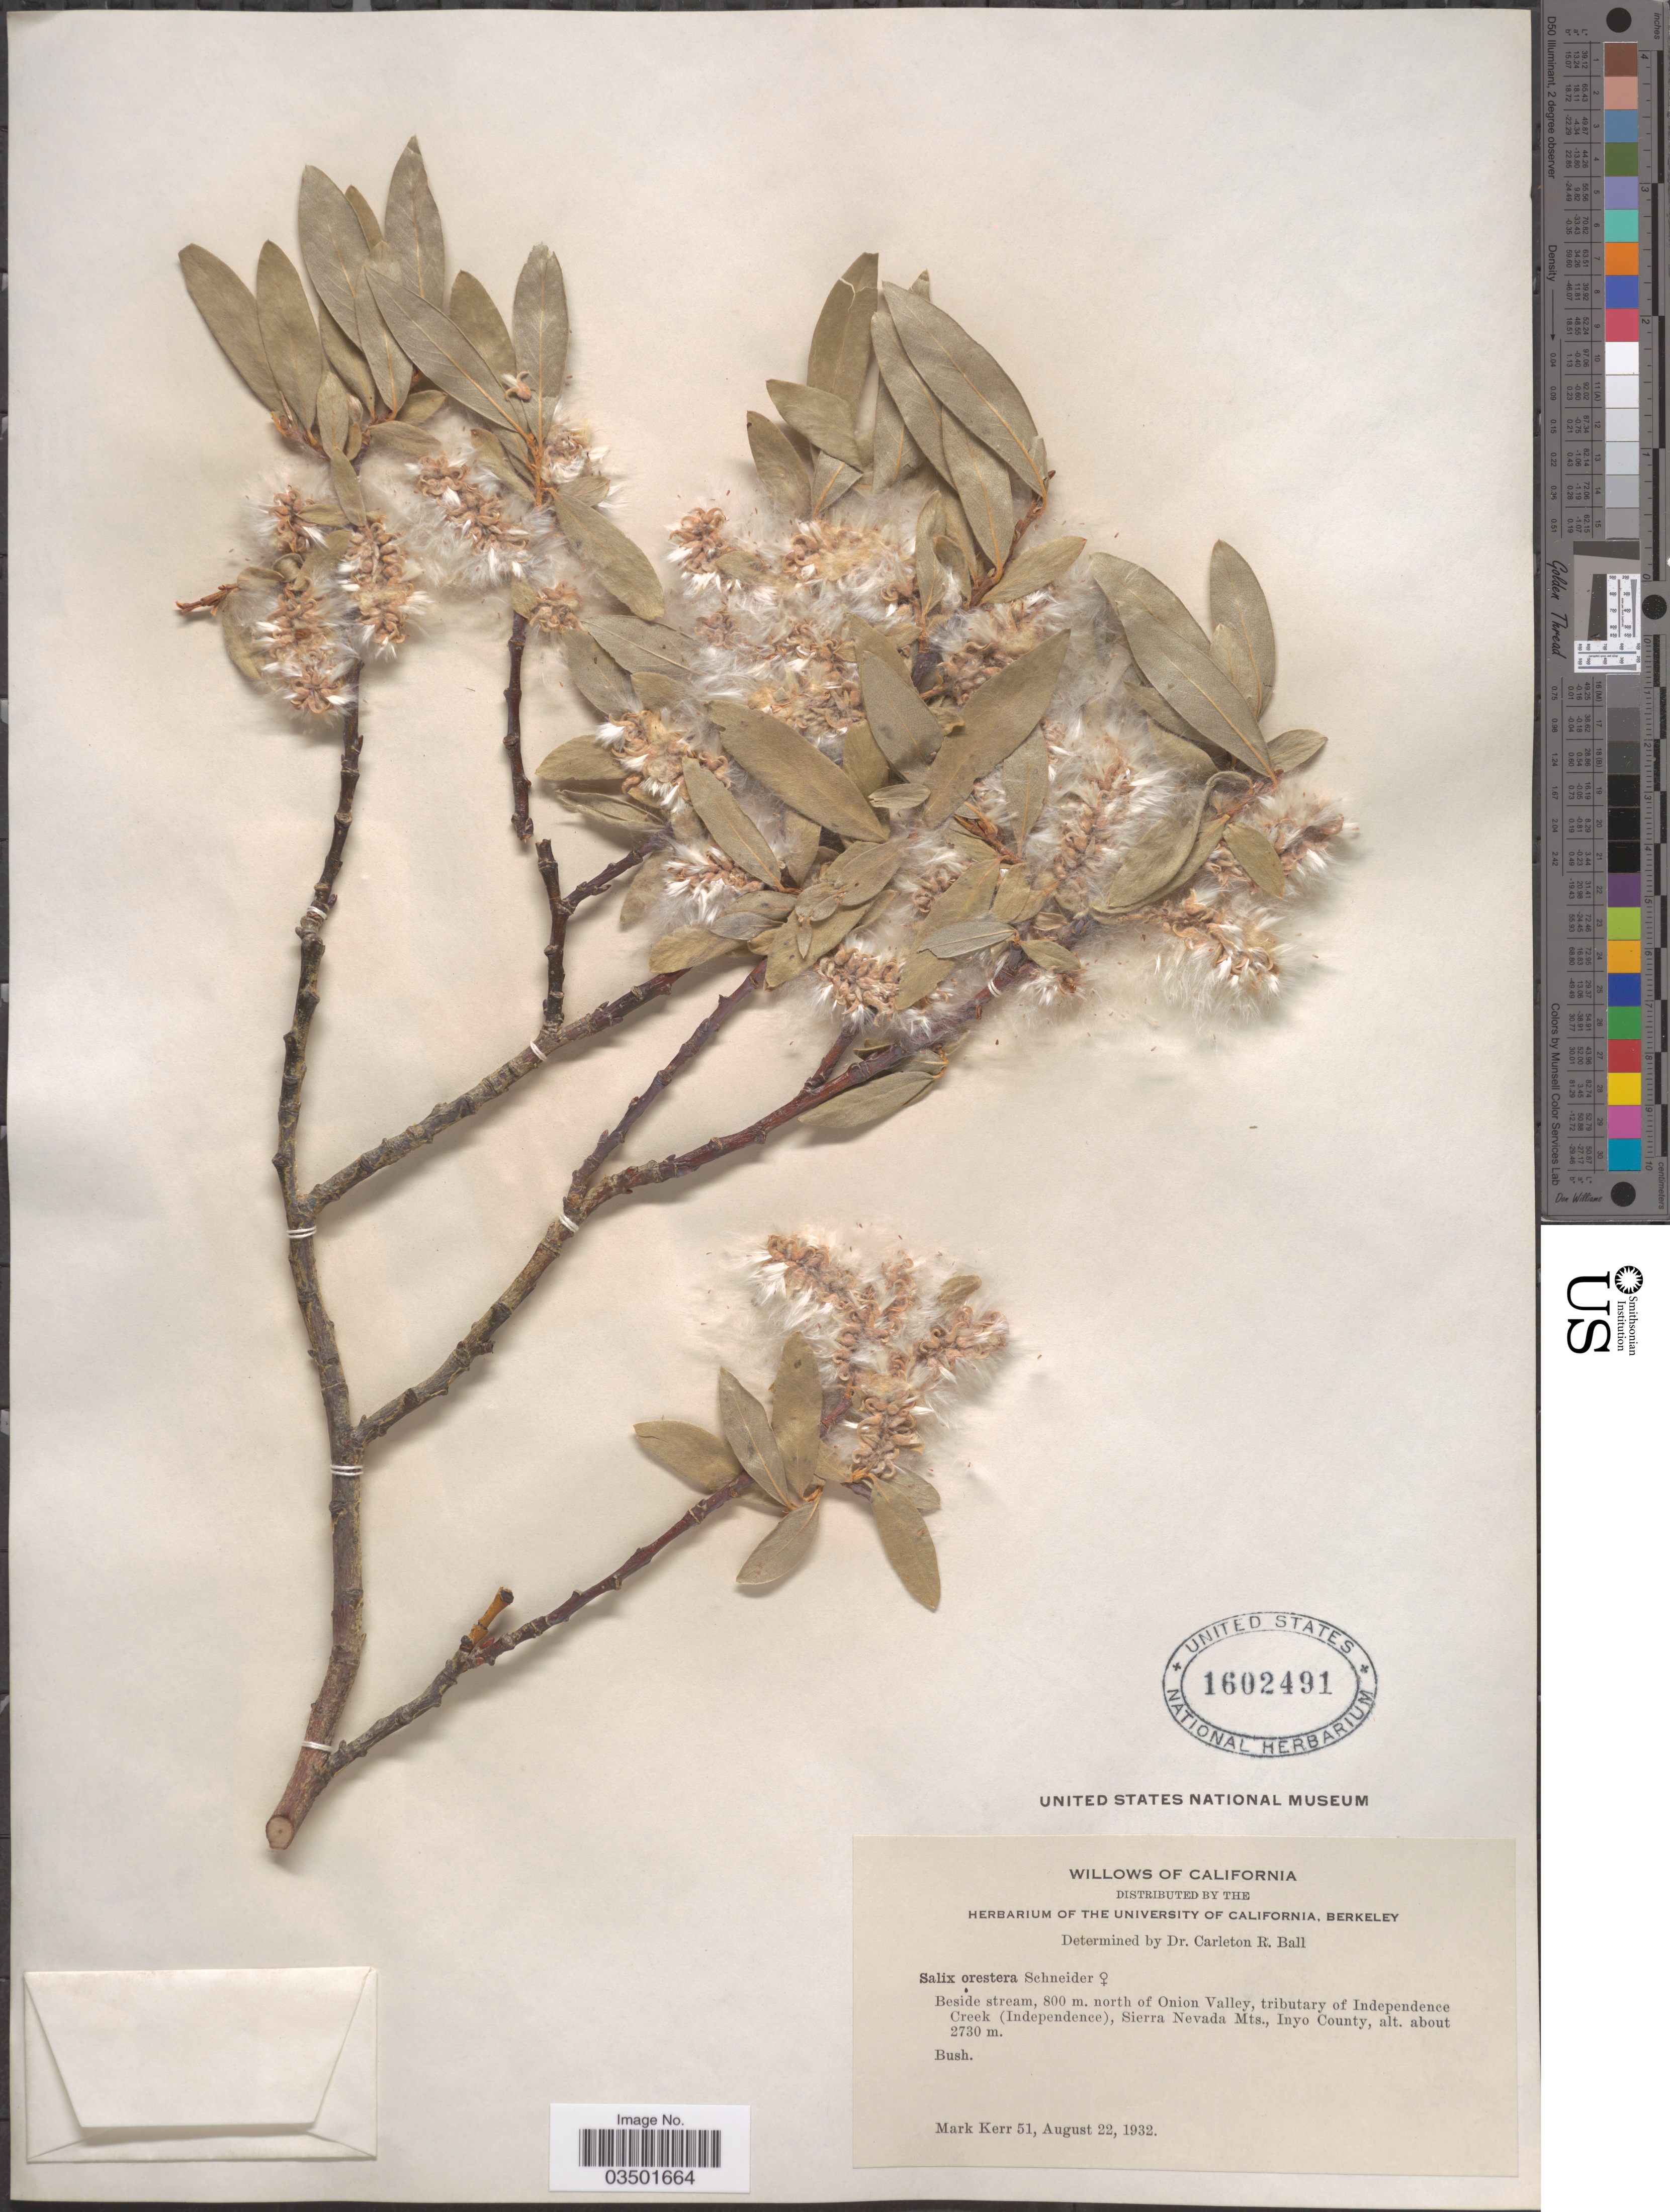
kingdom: Plantae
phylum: Tracheophyta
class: Magnoliopsida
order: Malpighiales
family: Salicaceae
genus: Salix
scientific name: Salix orestera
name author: C.K. Schneid.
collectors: M. Kerr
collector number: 51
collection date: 1932-08-22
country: United States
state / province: California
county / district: Inyo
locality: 800 m. north of Onion Valley, tributary of Independence Creek (Independence), Sierra Nevada Mts., Inyo County.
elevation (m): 2730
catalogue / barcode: US 1602491